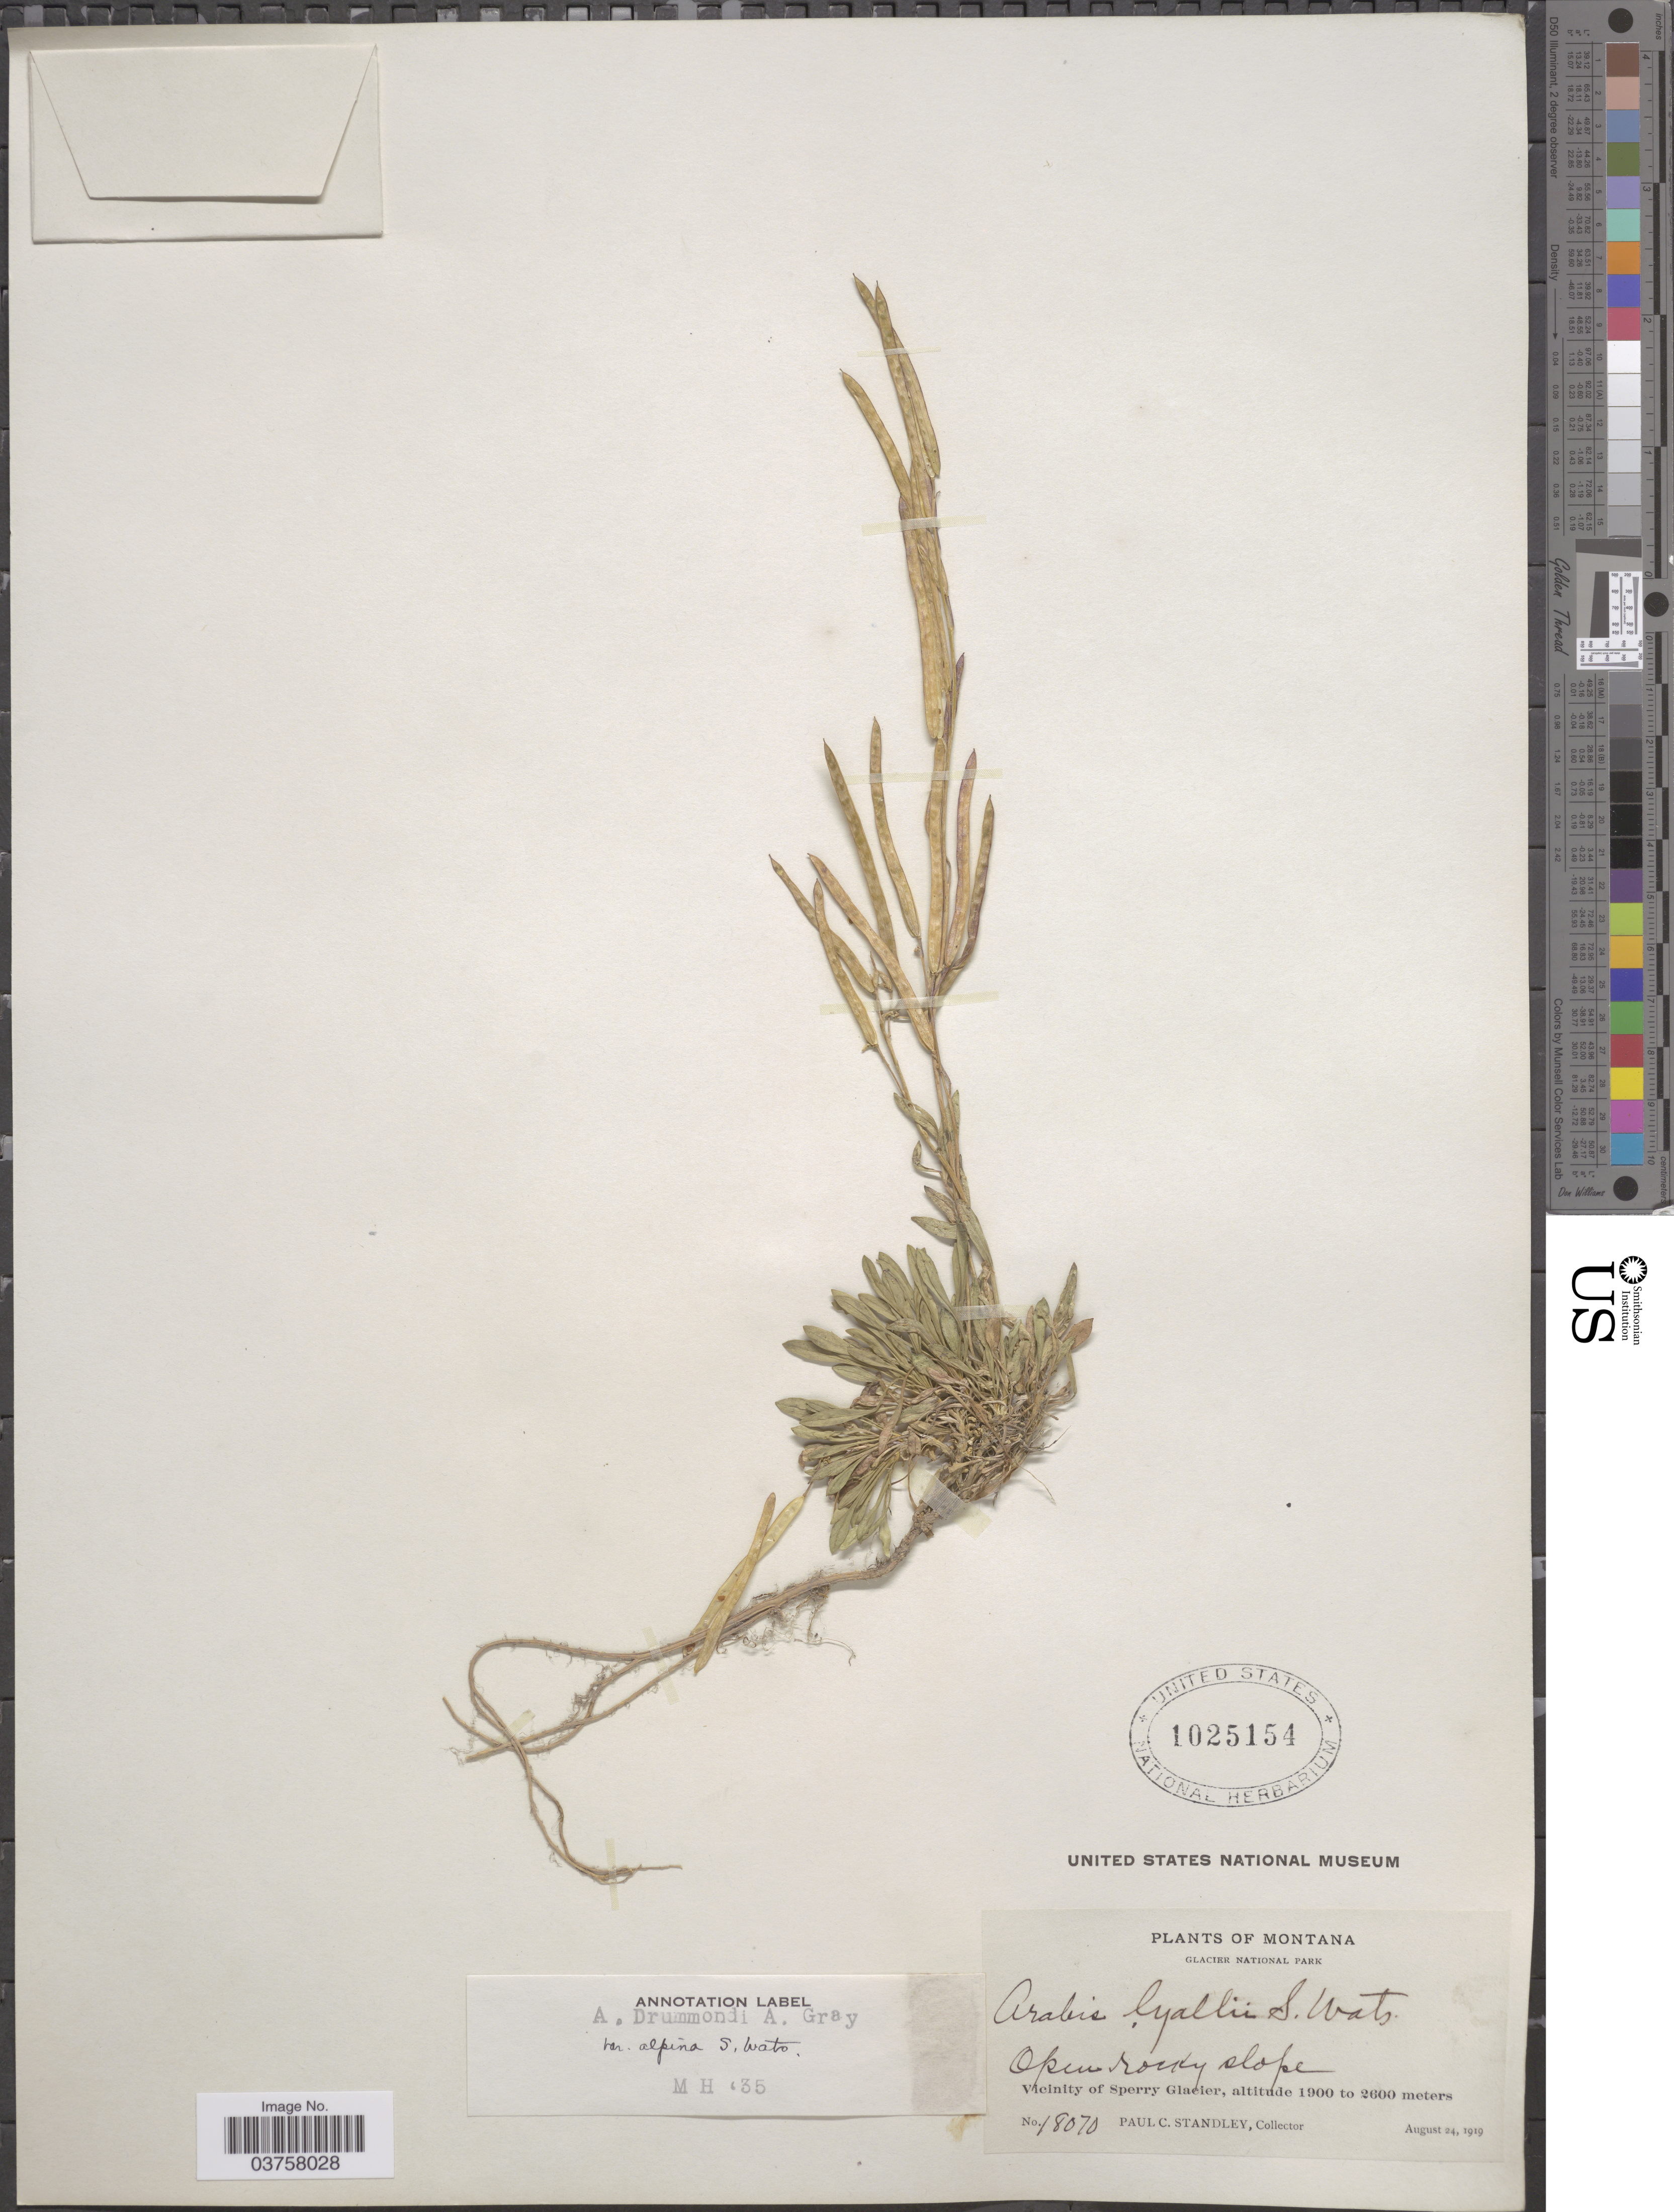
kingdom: Plantae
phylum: Tracheophyta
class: Magnoliopsida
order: Brassicales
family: Brassicaceae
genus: Arabis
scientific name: Arabis lyallii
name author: S. Watson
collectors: P. C. Standley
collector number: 18070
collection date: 1919-08-24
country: United States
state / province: Montana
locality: Glacier National Park, Vicinity of Sperry Glacier.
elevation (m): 1900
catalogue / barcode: US 1025154